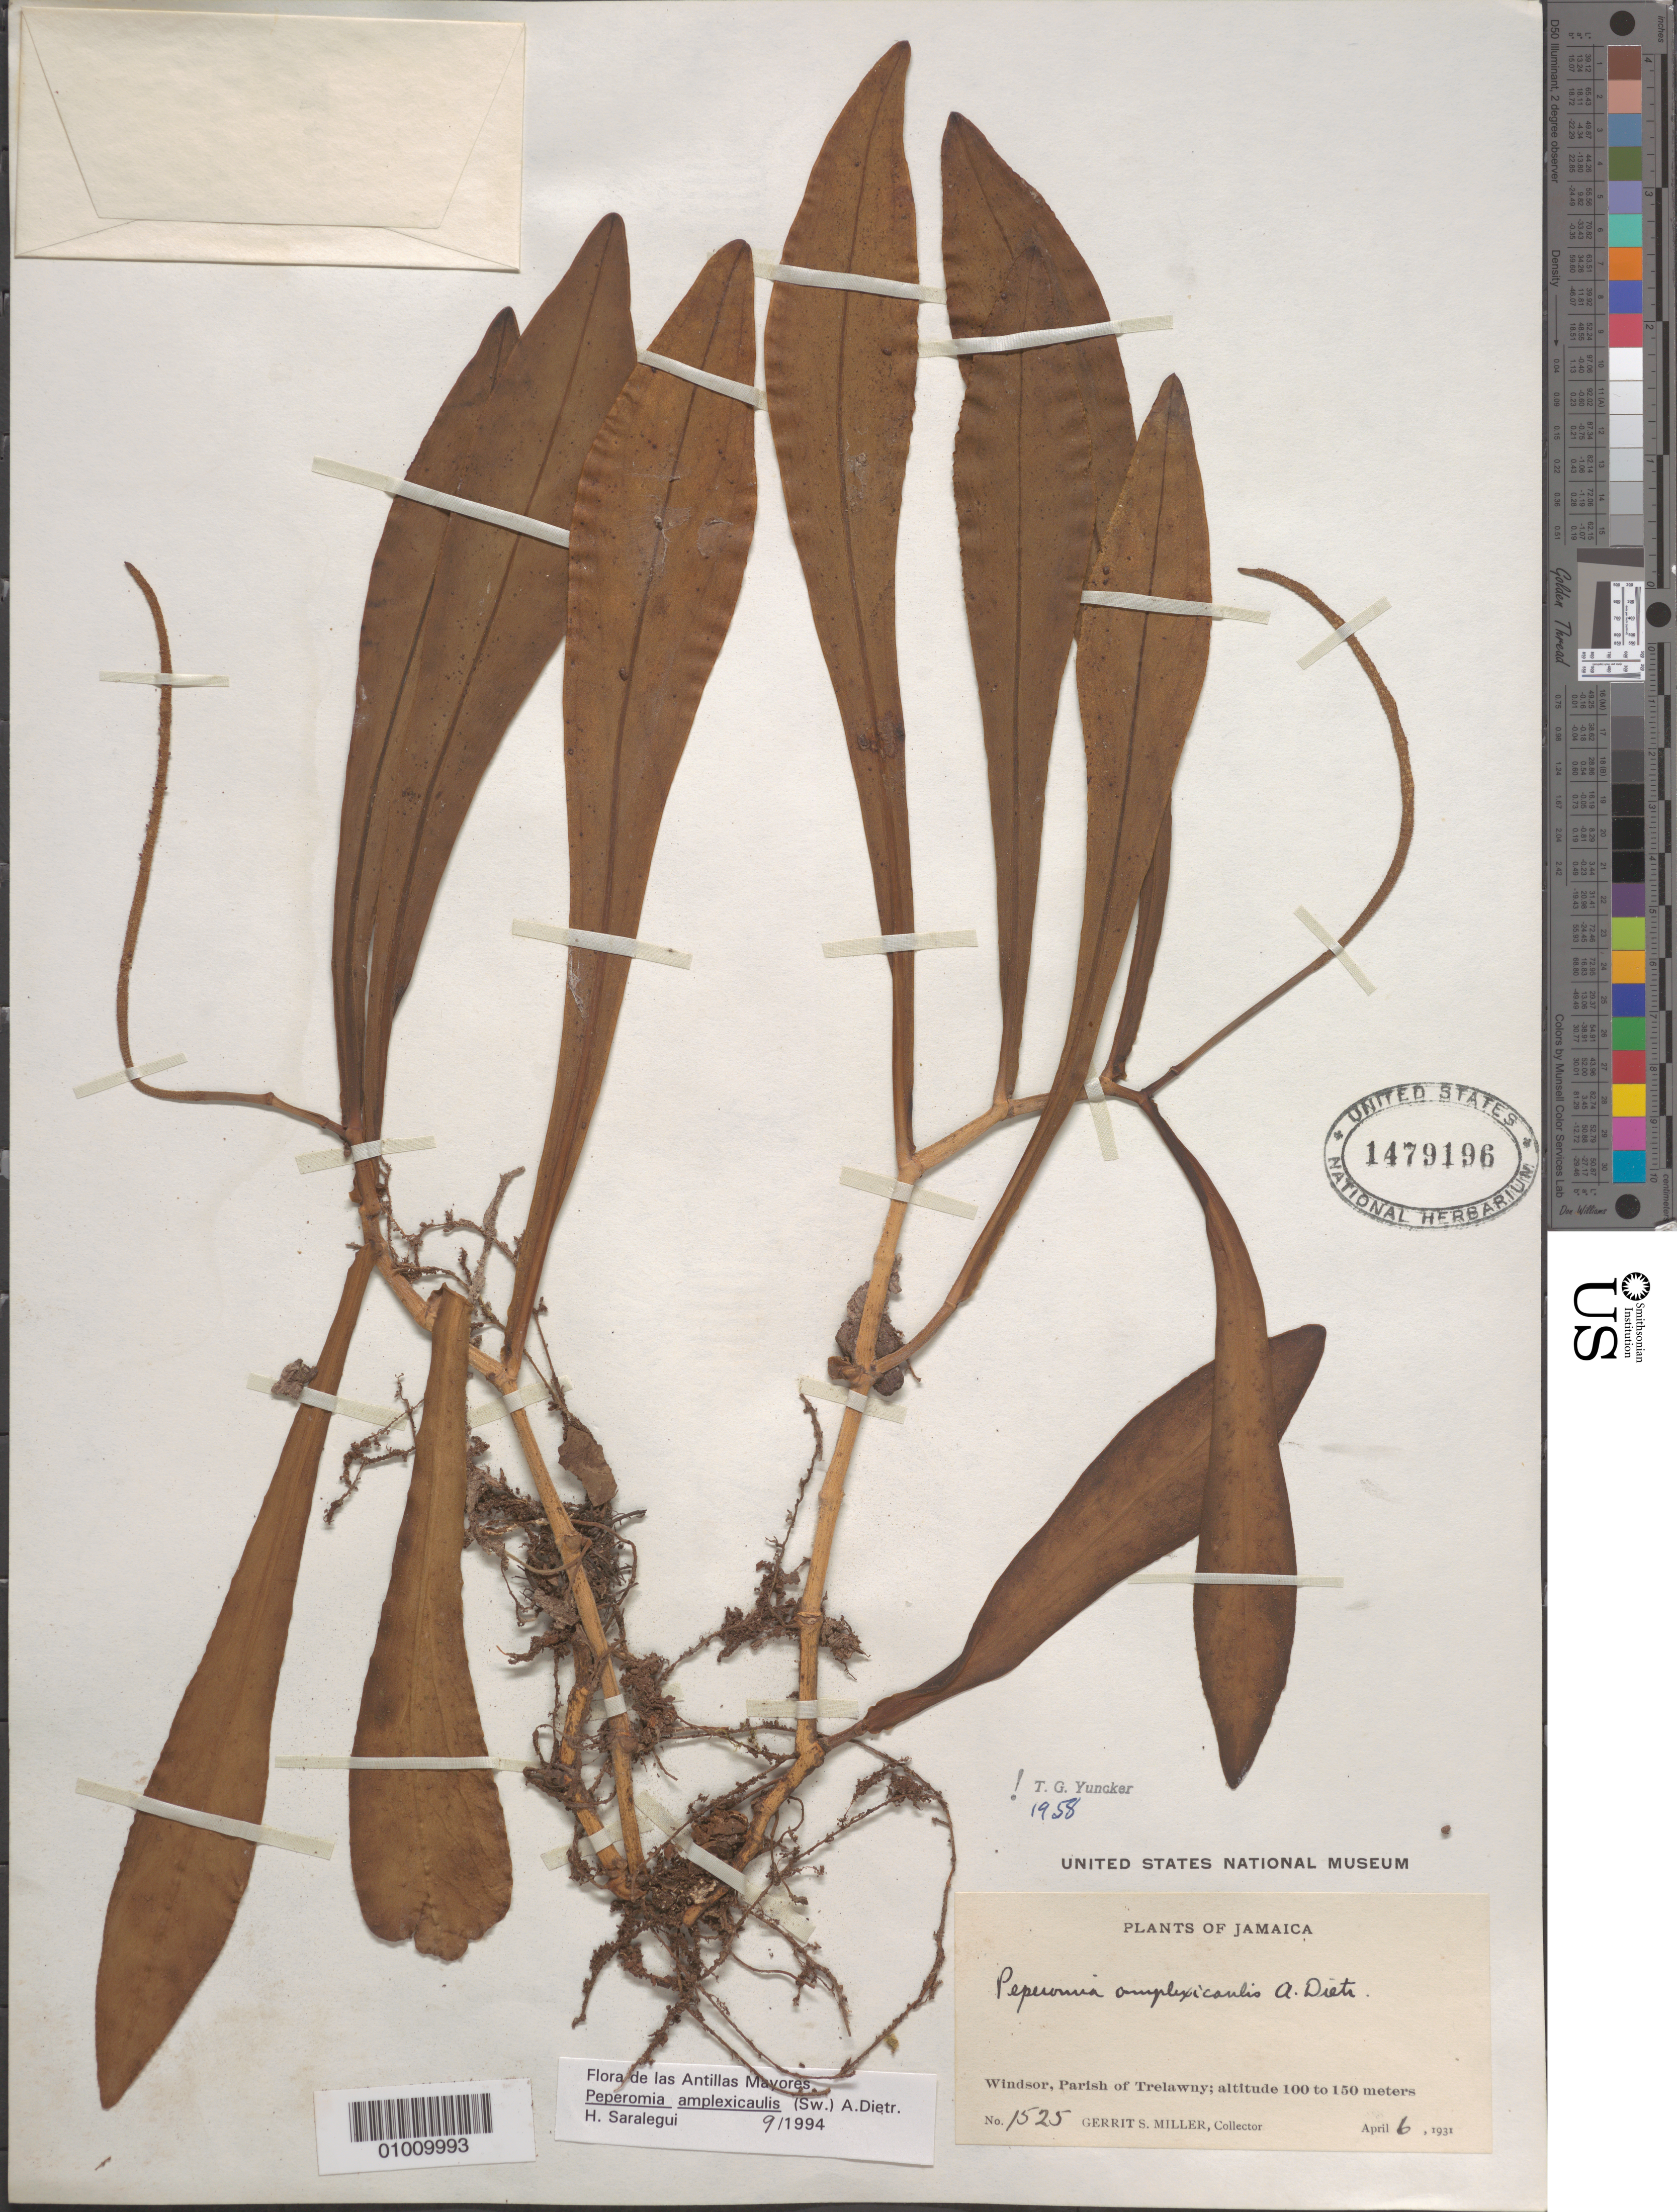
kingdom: Plantae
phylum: Tracheophyta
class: Magnoliopsida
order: Piperales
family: Piperaceae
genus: Peperomia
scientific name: Peperomia amplexicaulis f. grandifolia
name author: Miq.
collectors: G. S. Miller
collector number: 1525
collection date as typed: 06 Apr 1931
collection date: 1931-04-06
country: Jamaica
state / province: Trelawny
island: Jamaica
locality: Windsor, Parish of Trelawny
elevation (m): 100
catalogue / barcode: US 1479196